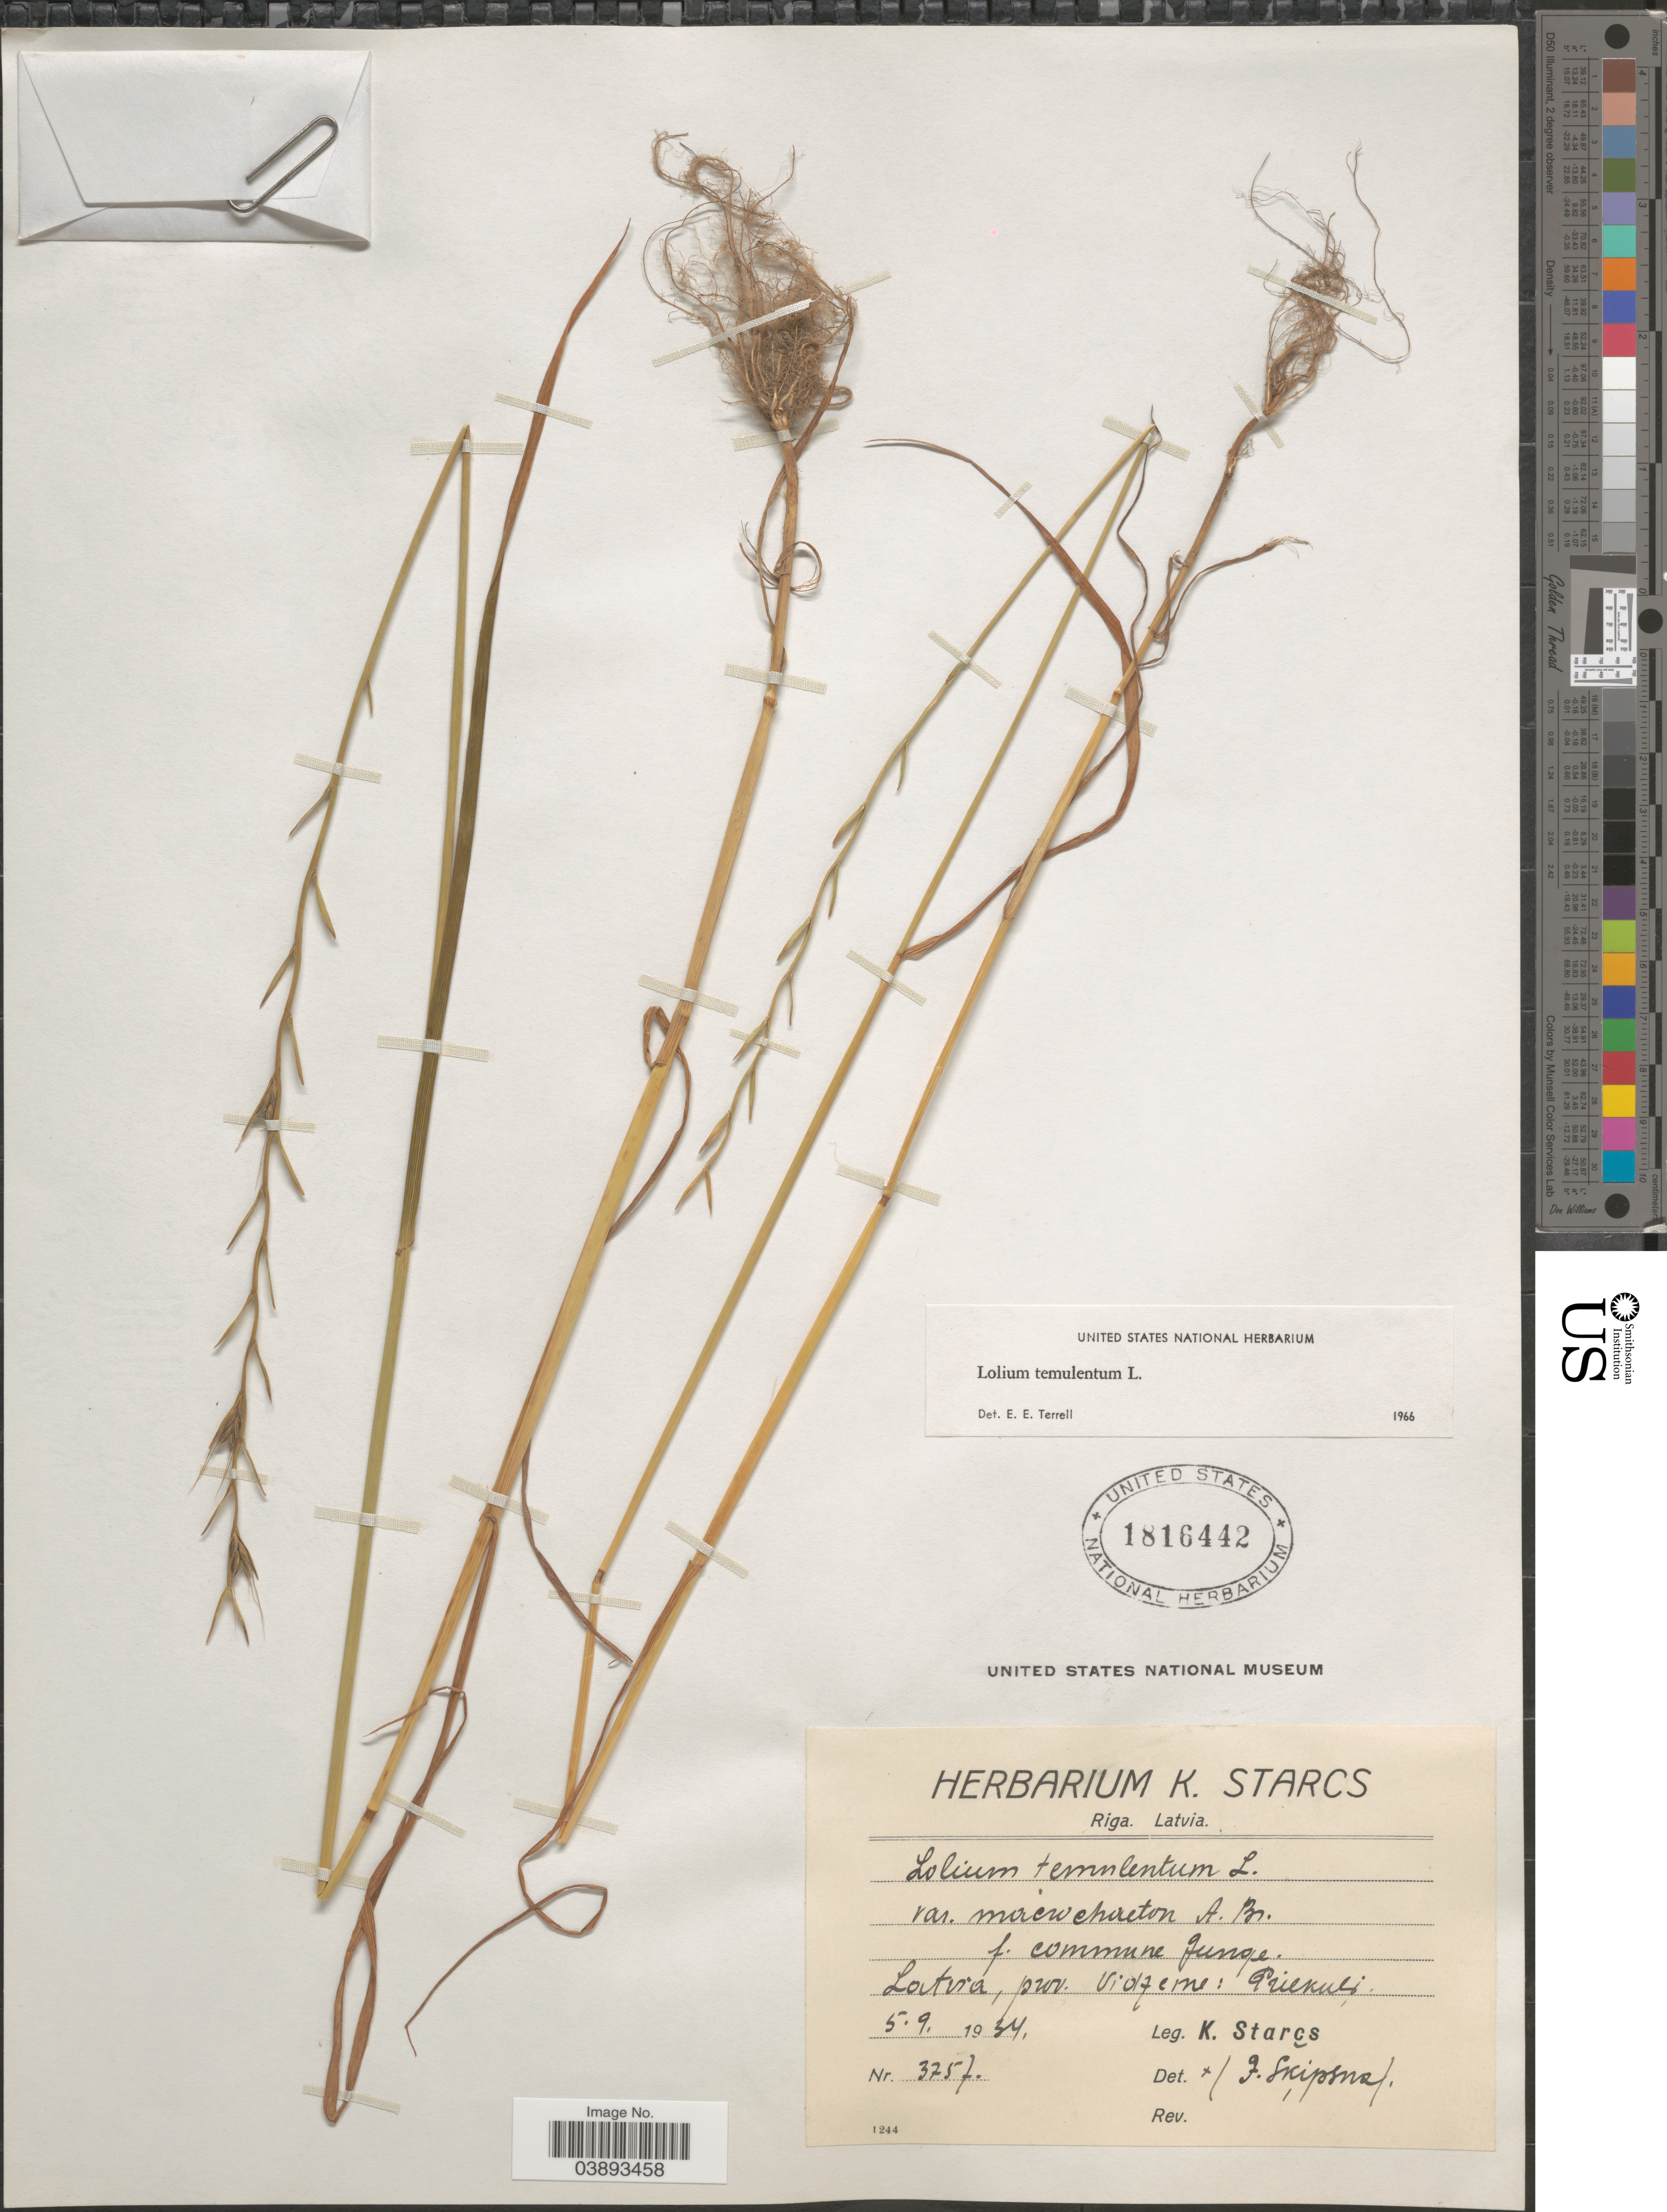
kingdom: Plantae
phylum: Tracheophyta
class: Liliopsida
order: Poales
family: Poaceae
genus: Lolium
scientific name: Lolium temulentum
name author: L.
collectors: K. Starcs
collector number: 3757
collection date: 1934-09-05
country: Latvia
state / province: Riga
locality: Prov. Vidzeme: Priekuli.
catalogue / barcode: US 1816442